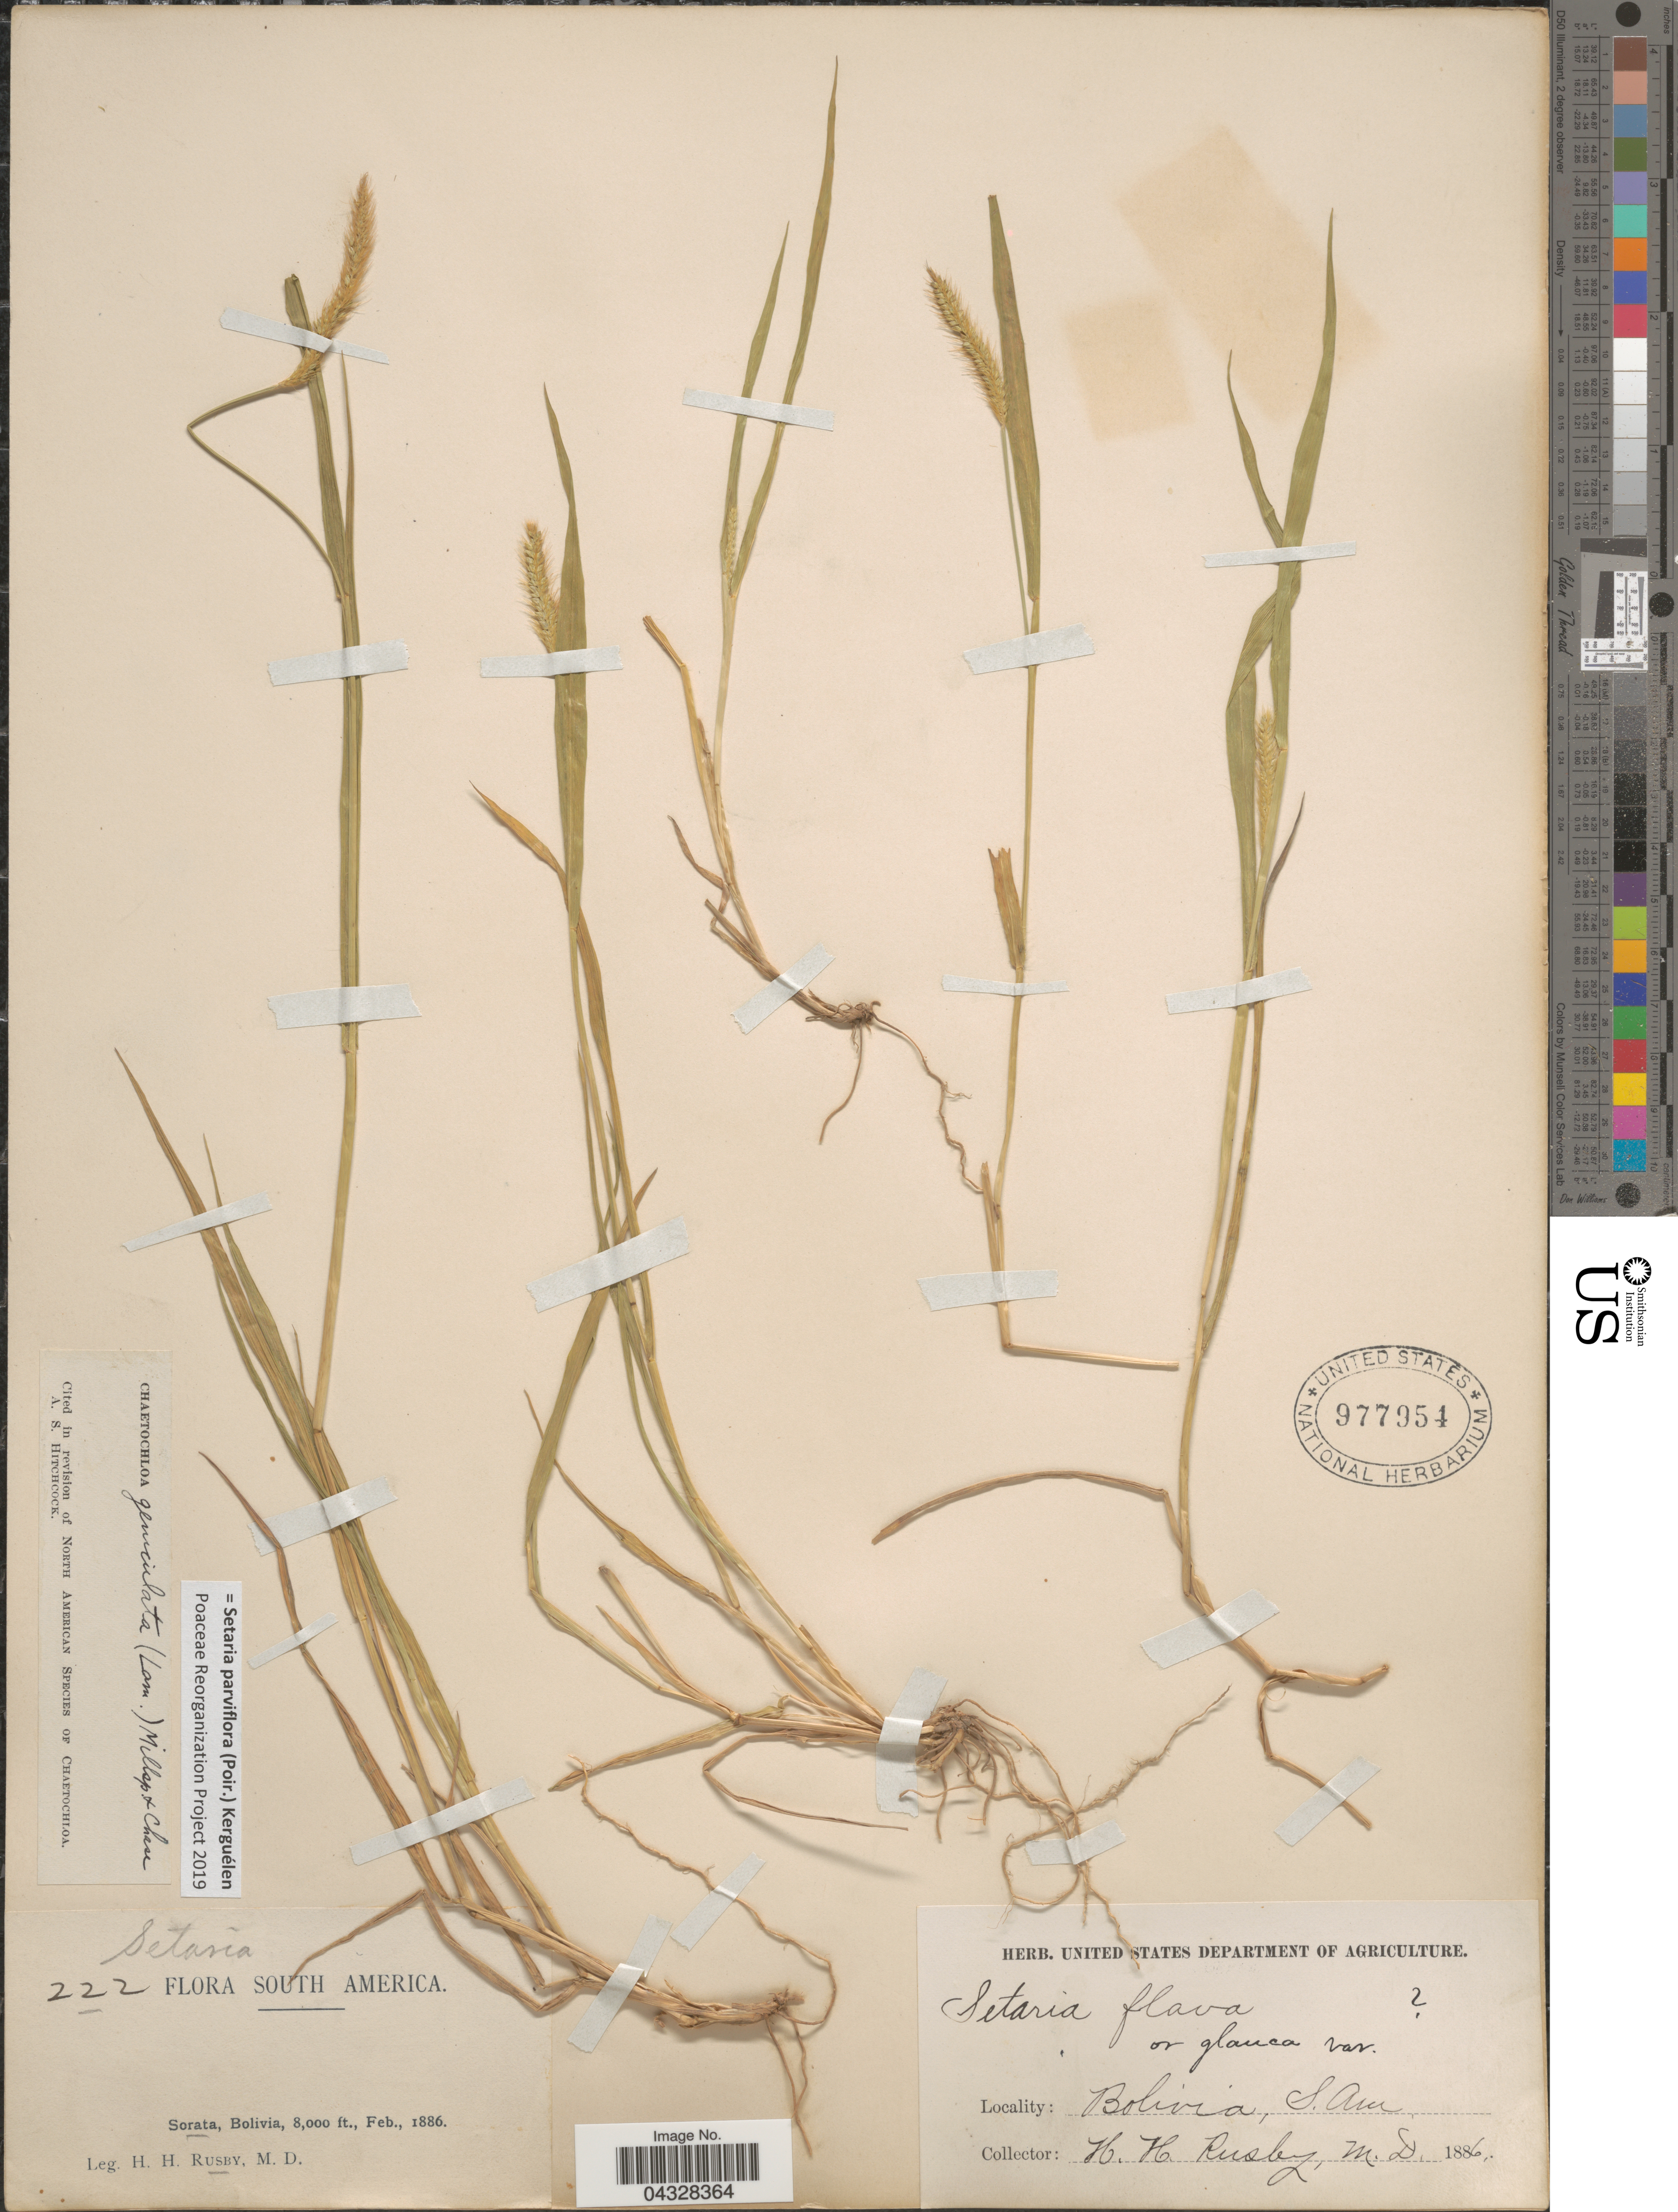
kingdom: Plantae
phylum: Tracheophyta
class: Liliopsida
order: Poales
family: Poaceae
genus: Setaria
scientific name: Setaria parviflora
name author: (Poir.) Kerguélen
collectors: H. H. Rusby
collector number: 222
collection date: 1886-02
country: Bolivia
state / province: La Páz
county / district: Larecaja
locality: Sorata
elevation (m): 2438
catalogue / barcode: US 977954